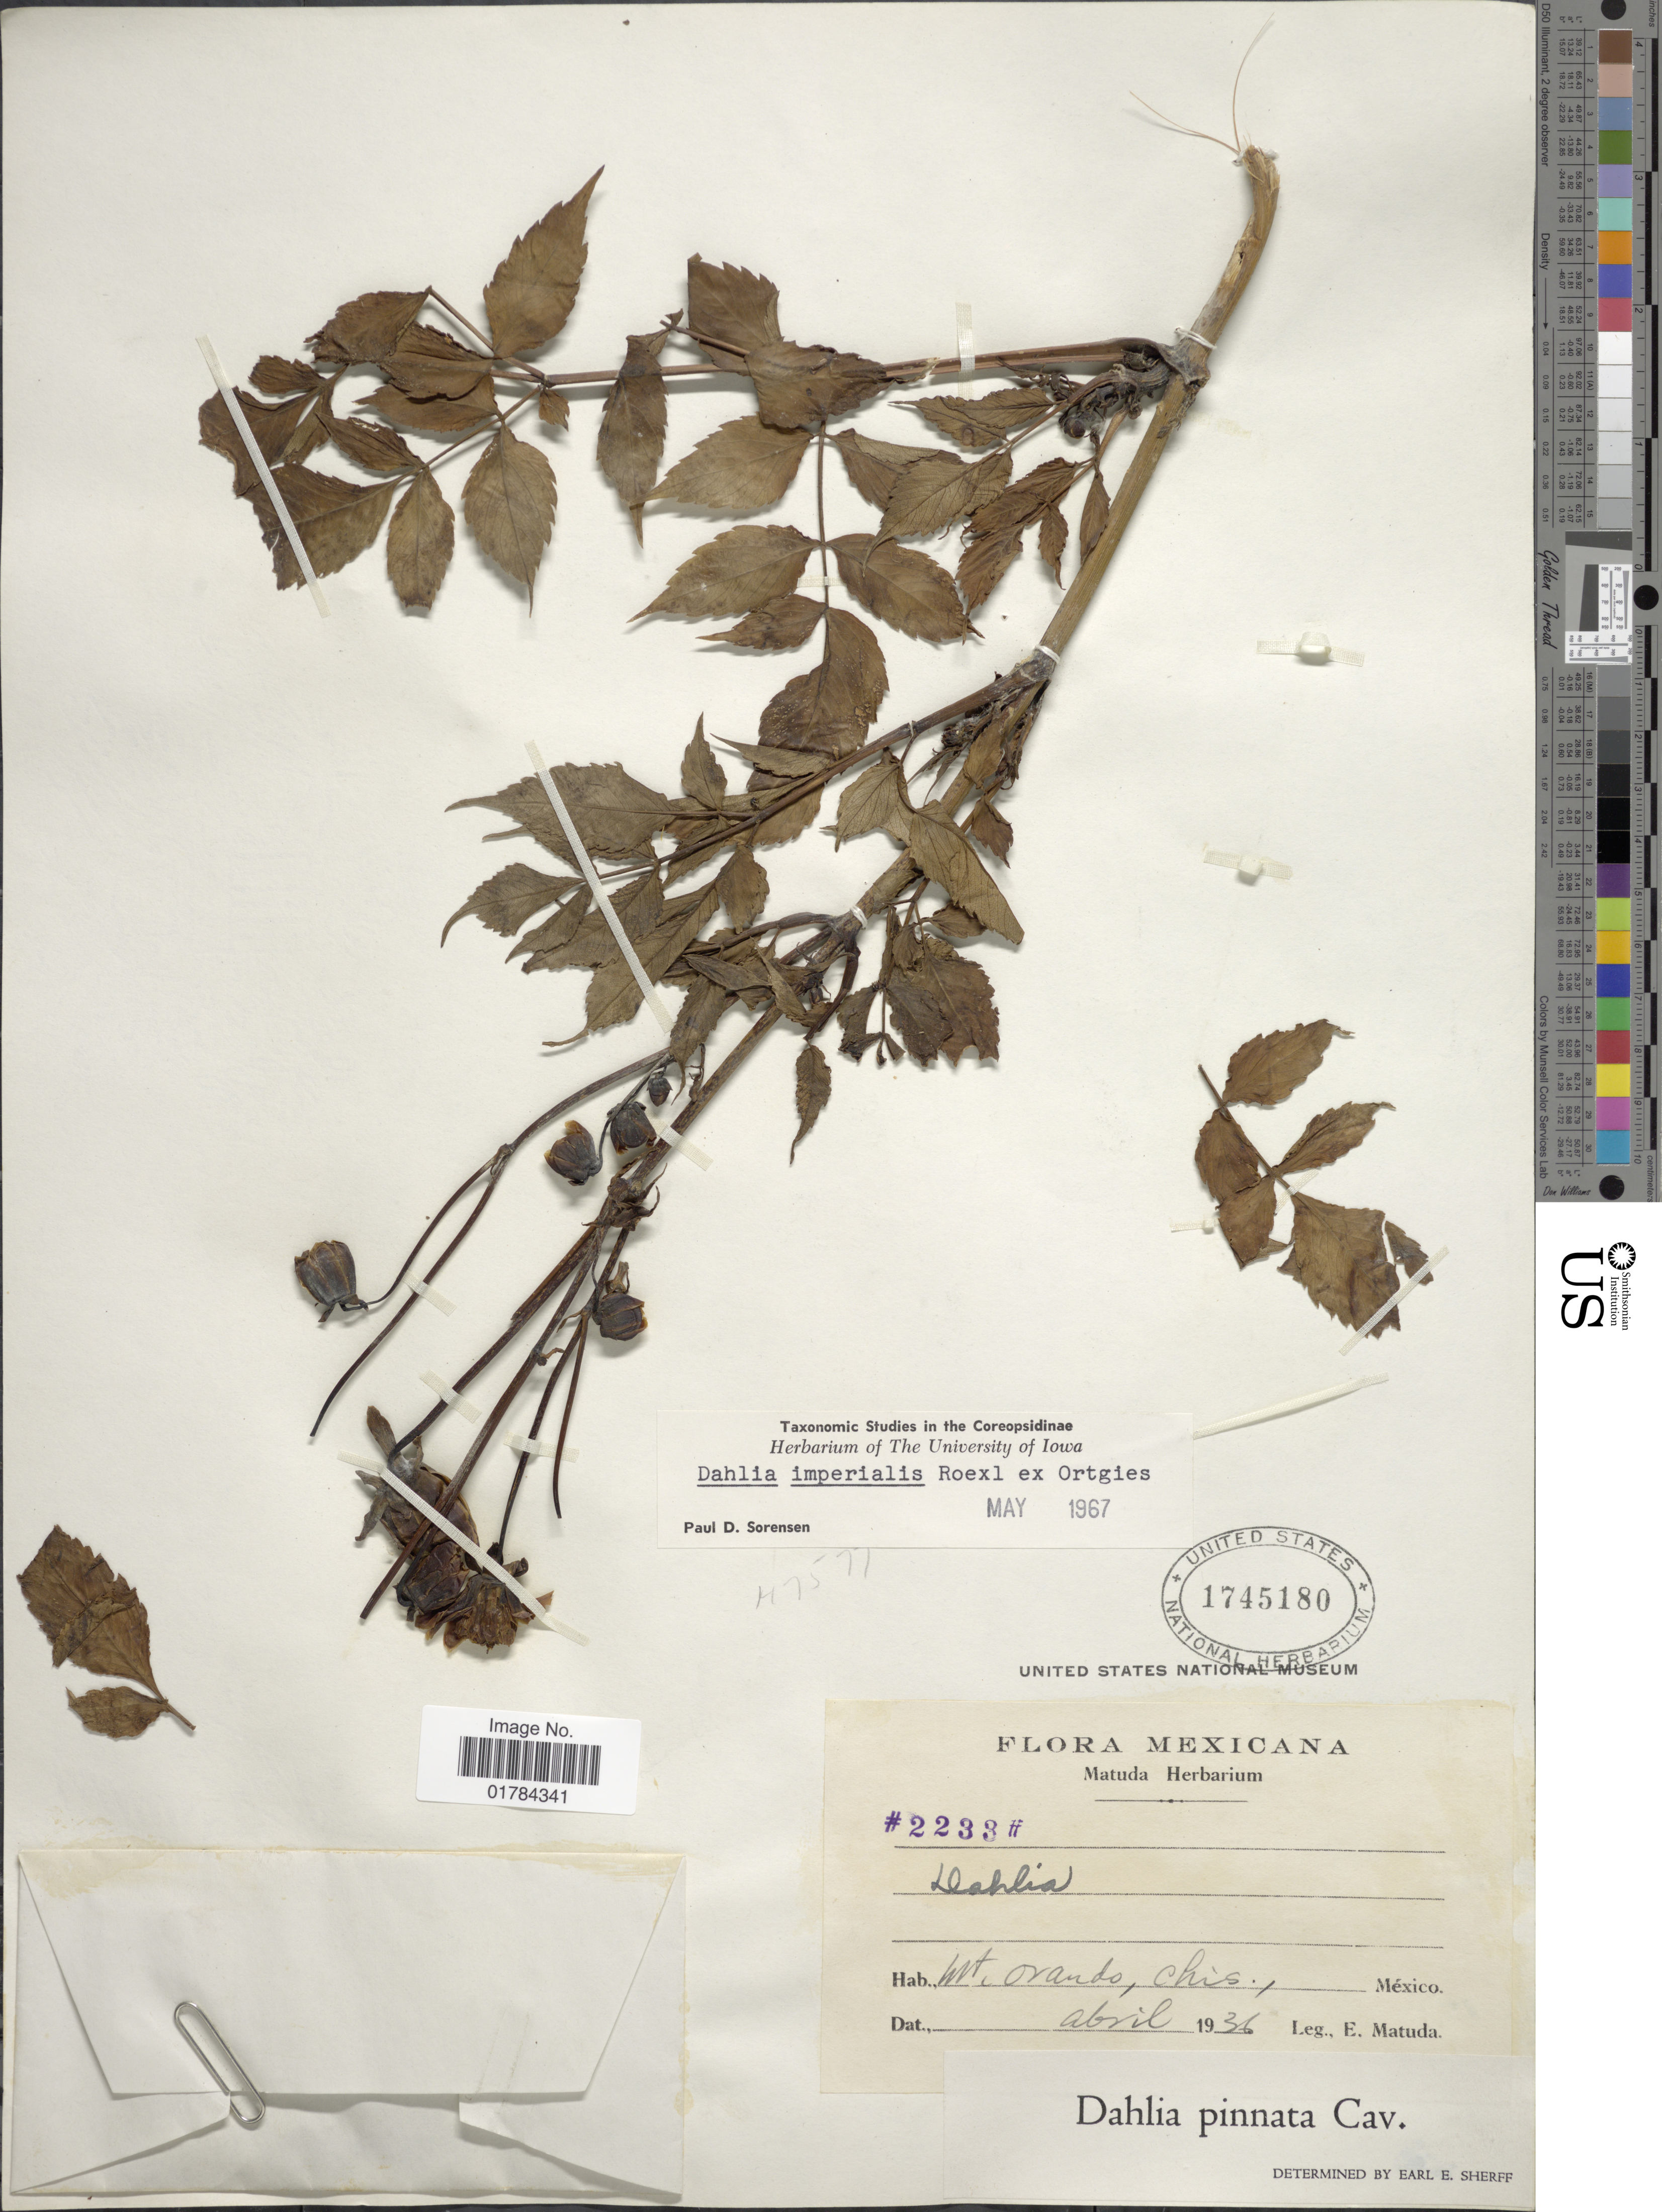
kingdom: Plantae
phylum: Tracheophyta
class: Magnoliopsida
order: Asterales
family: Asteraceae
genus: Dahlia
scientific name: Dahlia imperialis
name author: Roezl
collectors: E. Matuda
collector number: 2233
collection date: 1936-04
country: Mexico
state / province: Chiapas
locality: Mt. Orando, Chis.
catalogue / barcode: US 1745180